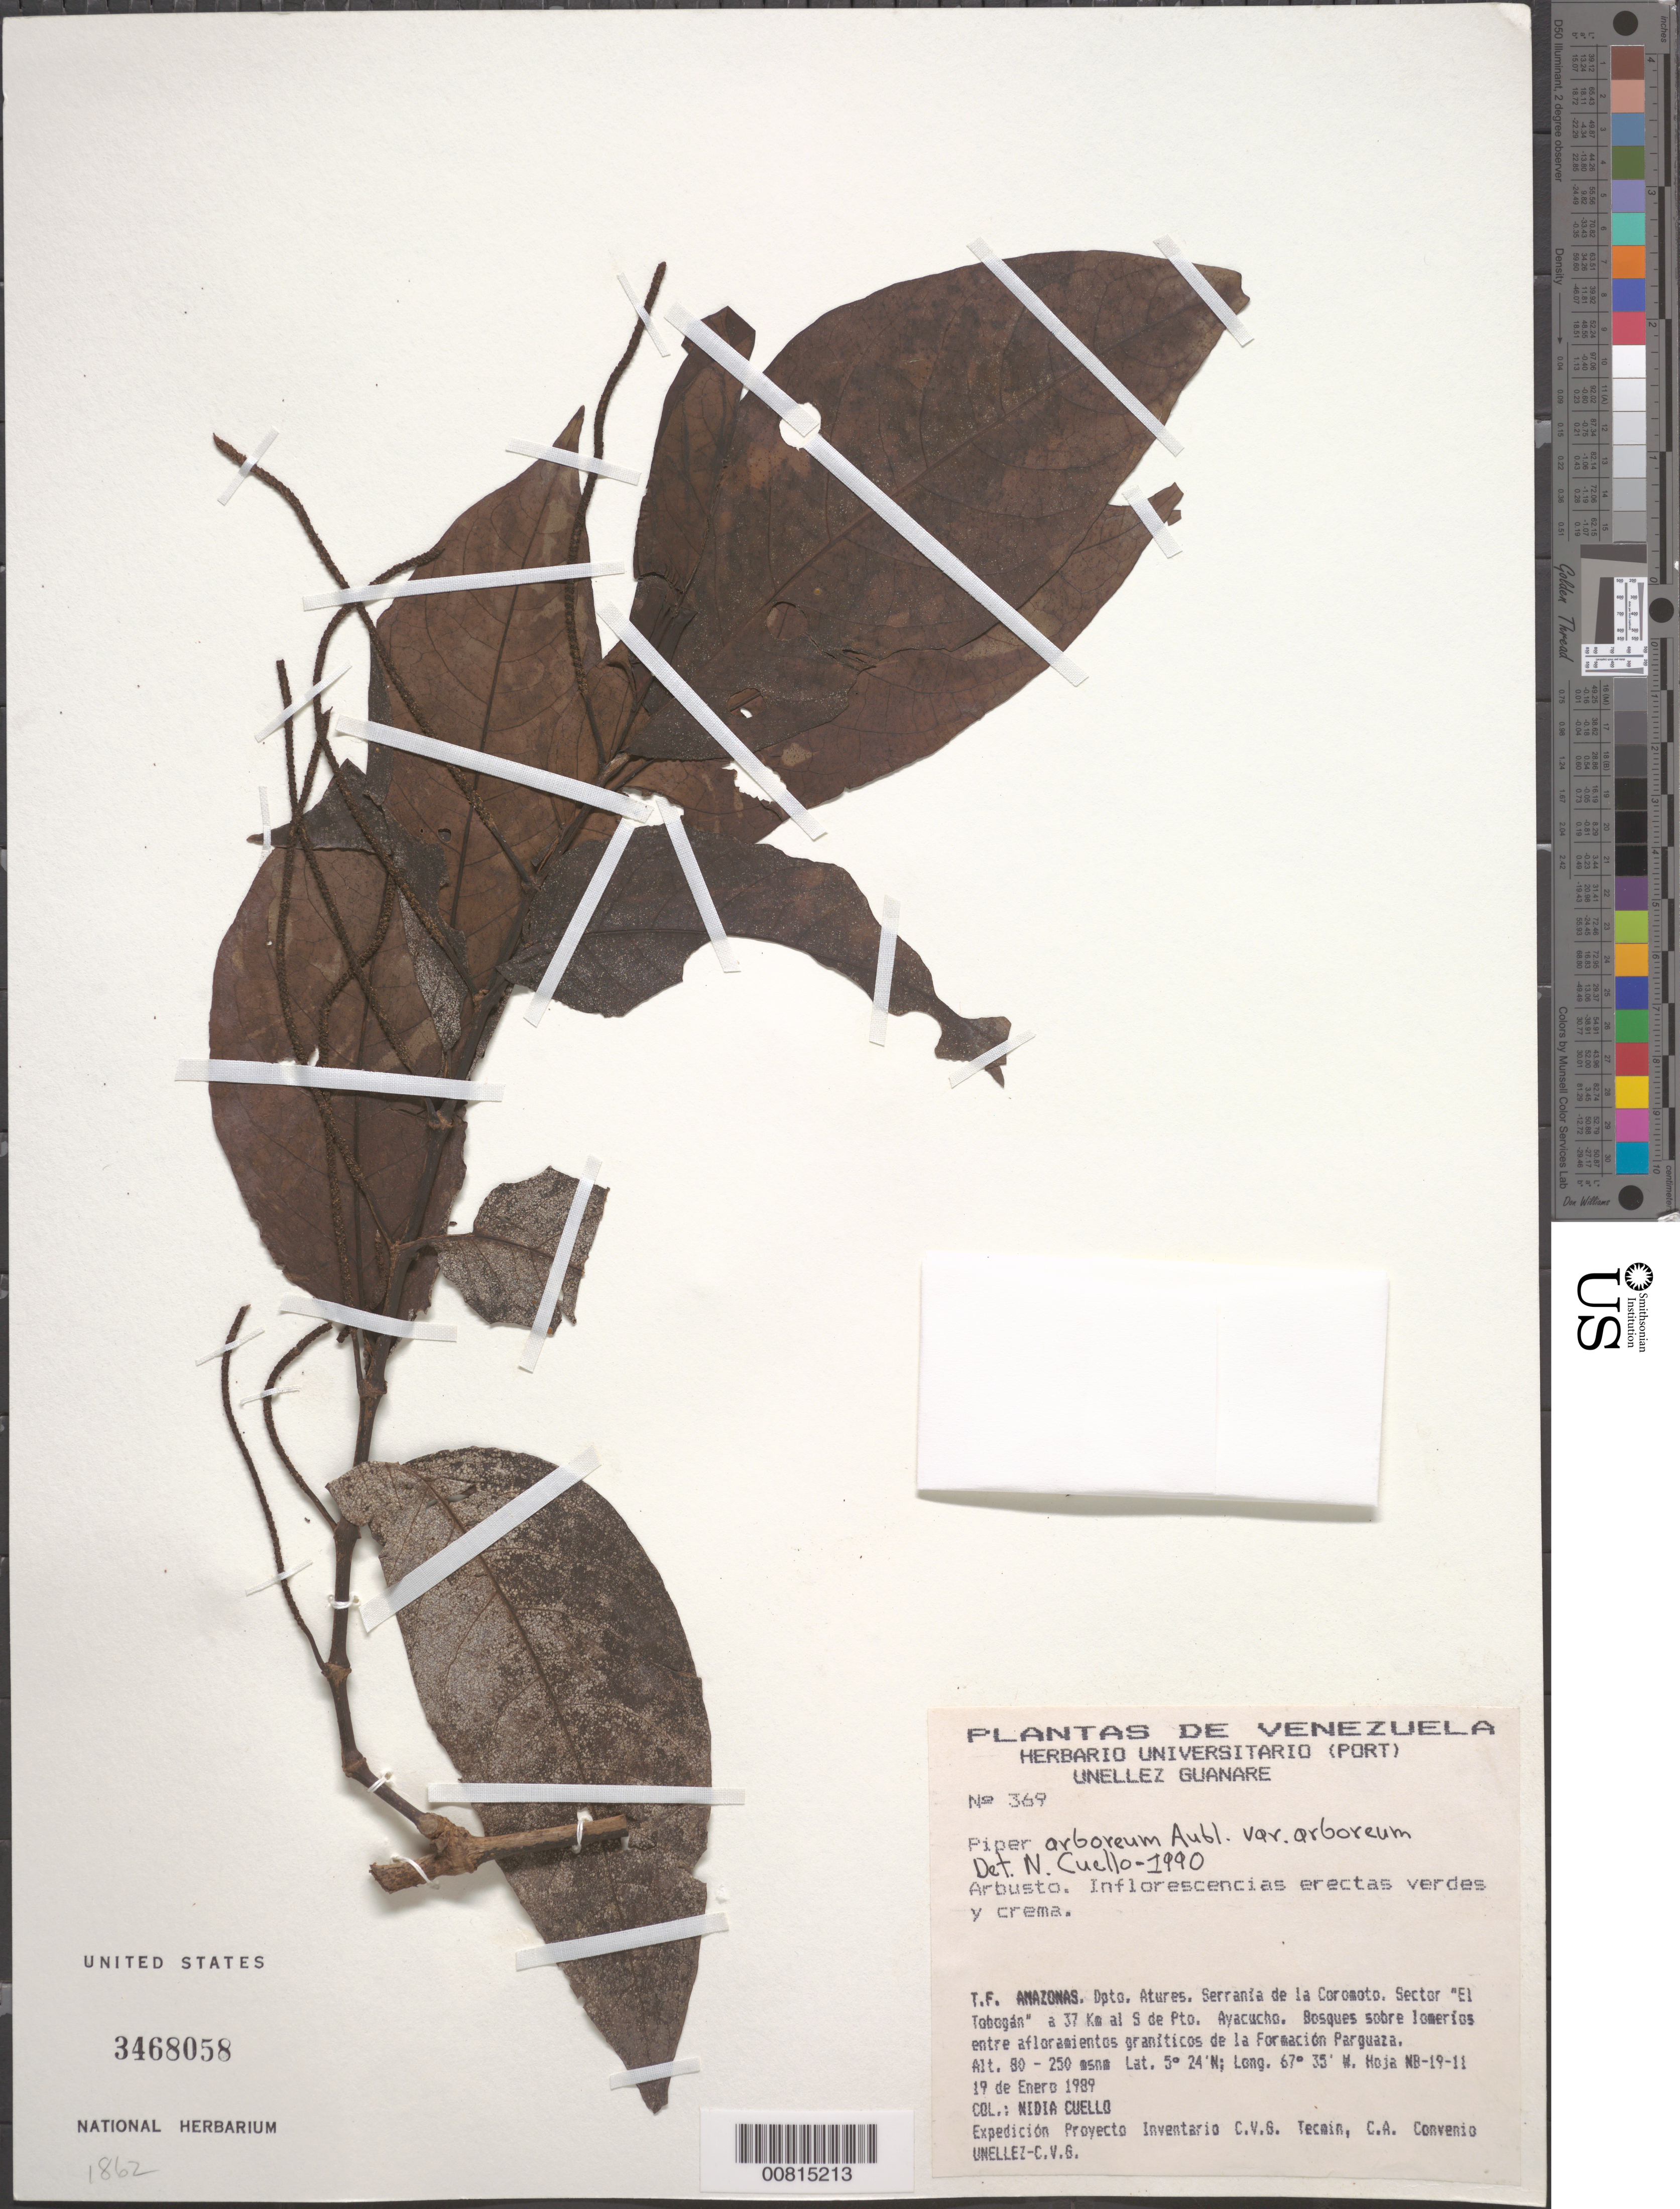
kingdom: Plantae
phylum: Tracheophyta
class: Magnoliopsida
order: Piperales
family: Piperaceae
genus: Piper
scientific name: Piper arboreum var. arboreum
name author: Aubl.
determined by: Cuello, Nidia L.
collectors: N. L. Cuello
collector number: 369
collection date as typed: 19-Jan-89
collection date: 1989-01-19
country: Venezuela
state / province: Amazonas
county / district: Atures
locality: Serranía Coromoto, sector El Tobogan, 37 km S Pto. Ayacucho; la formacion Parguaza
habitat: Bosques sobre lomerios entre afloraientos graniticos de la Formacion Parguaza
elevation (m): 80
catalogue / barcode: US 3468058